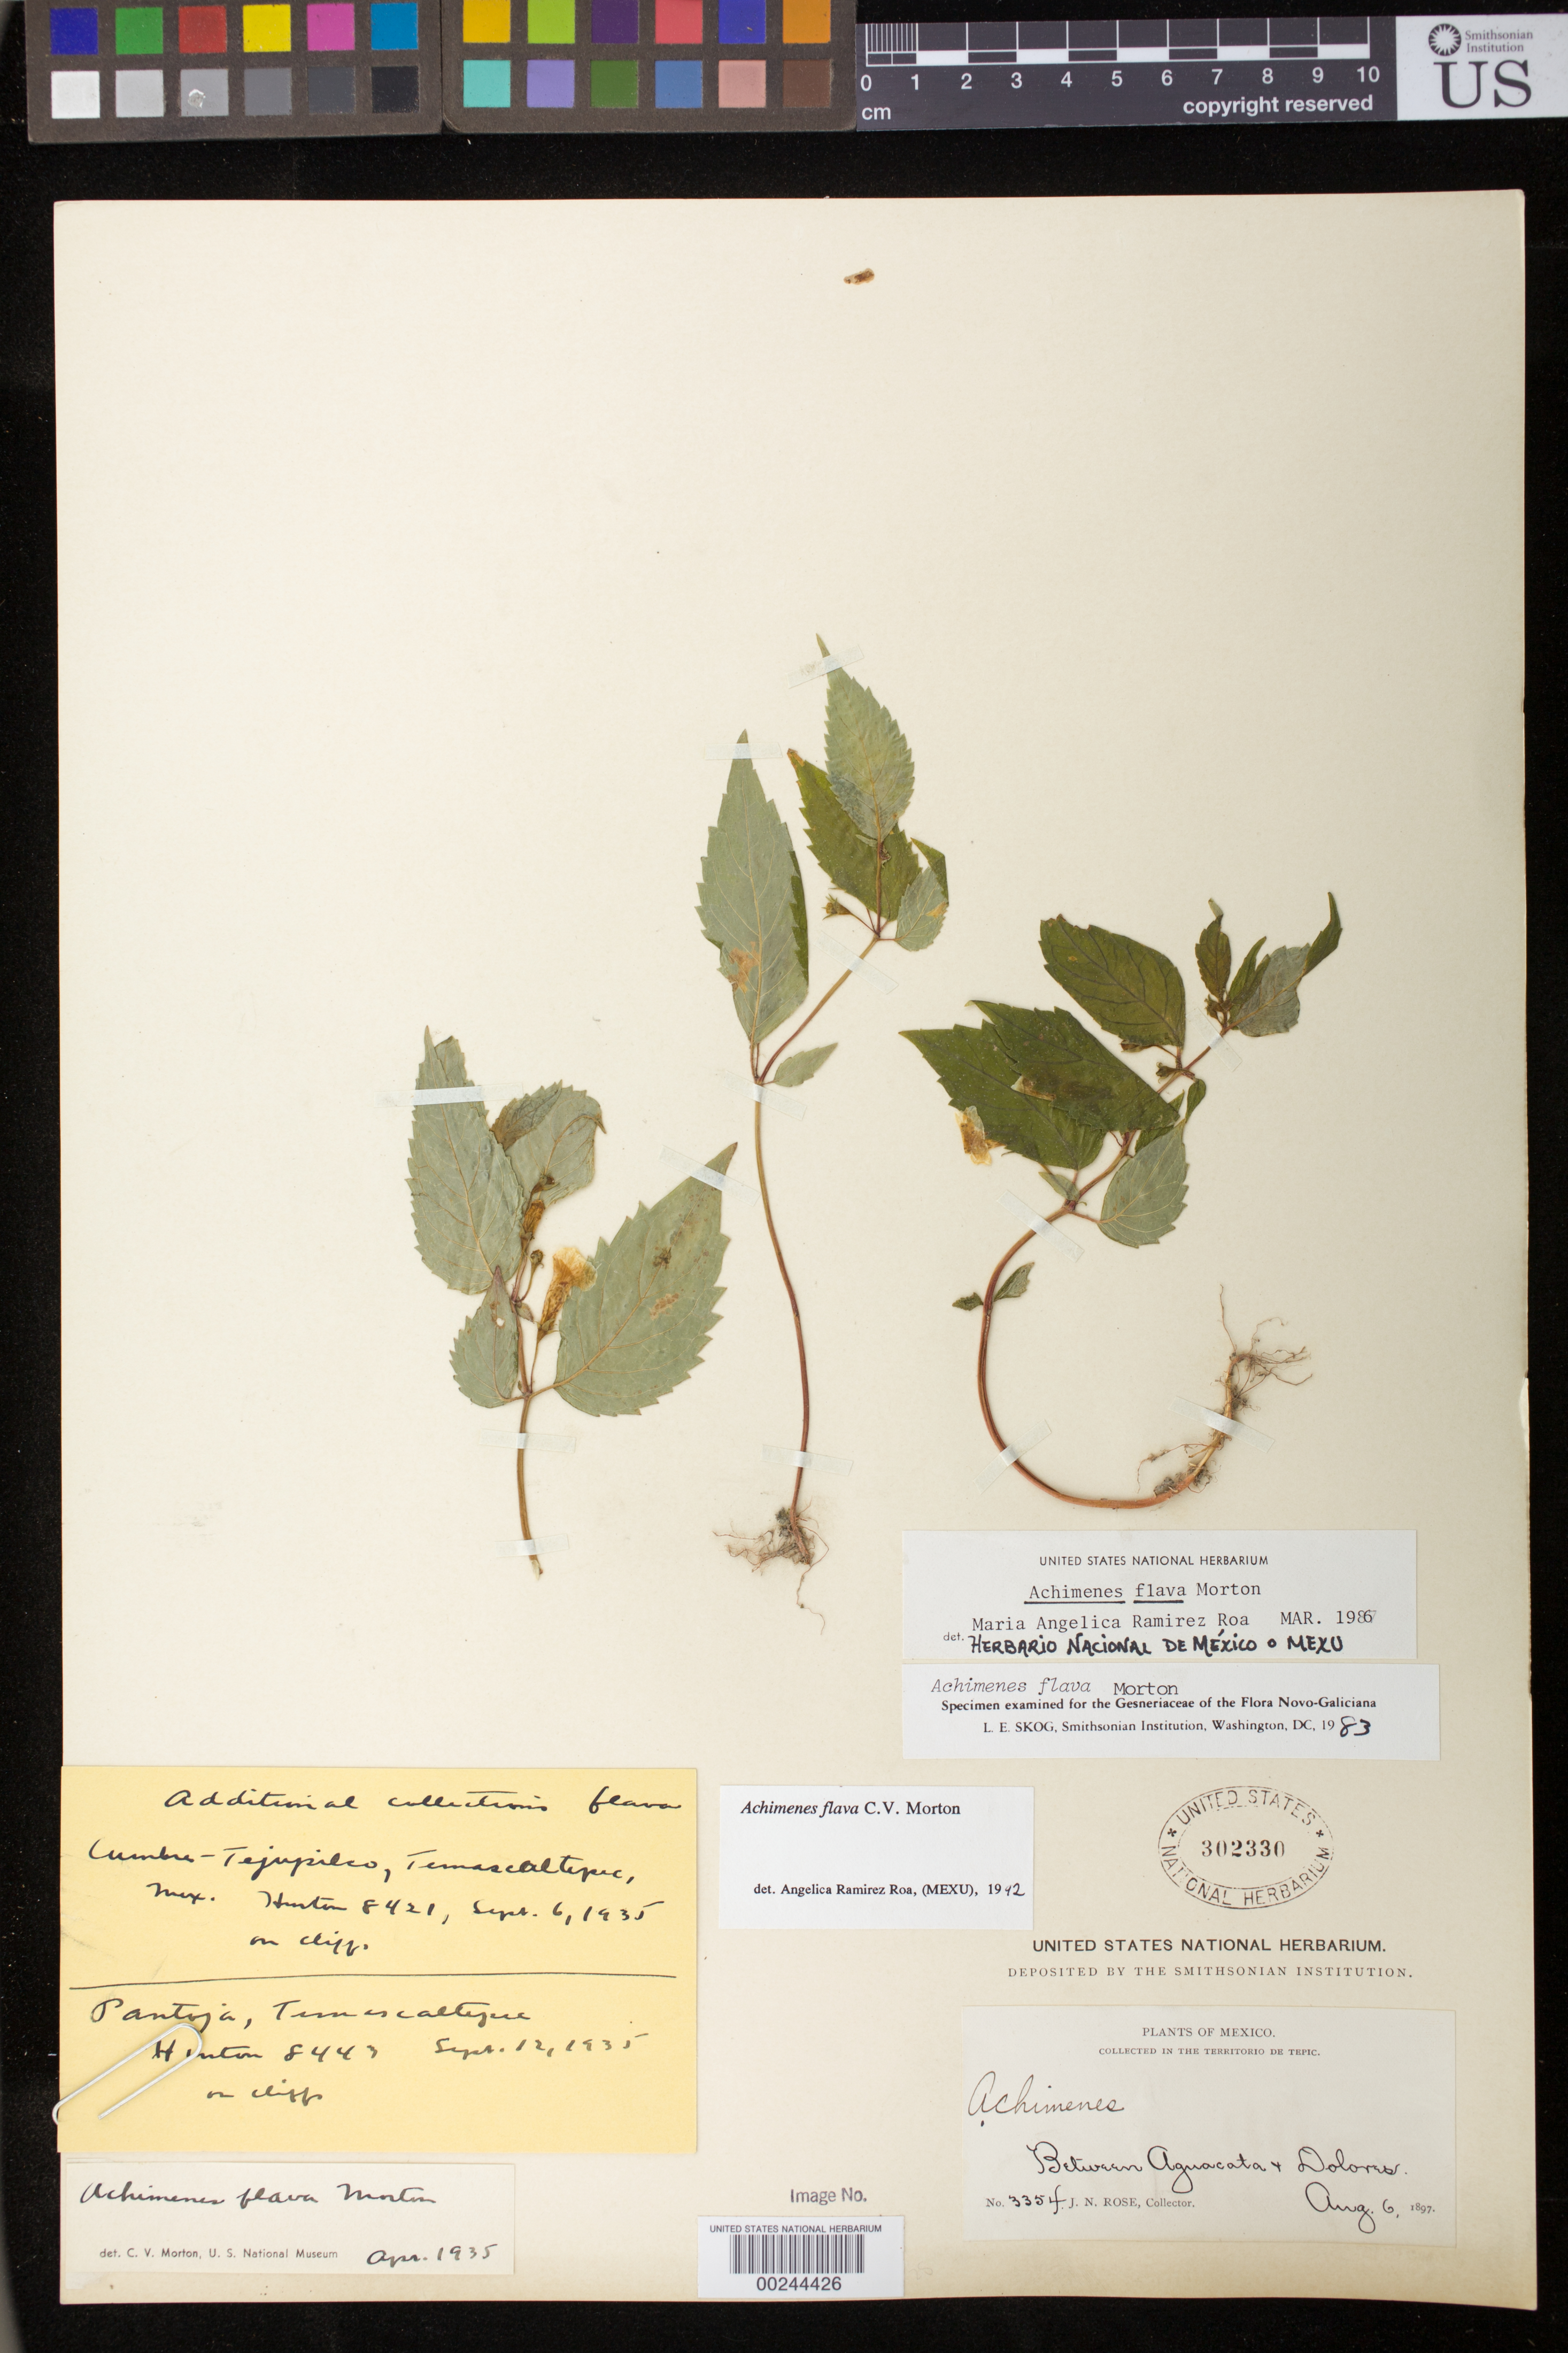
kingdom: Plantae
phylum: Tracheophyta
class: Magnoliopsida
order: Lamiales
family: Gesneriaceae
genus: Achimenes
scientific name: Achimenes flava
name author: C.V. Morton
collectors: J. N. Rose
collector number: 3354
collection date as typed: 06 Aug 1897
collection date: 1897-08-06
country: Mexico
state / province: Nayarit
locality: In the territory of Tepic, between Aguacata and Dolores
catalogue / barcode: US 302330